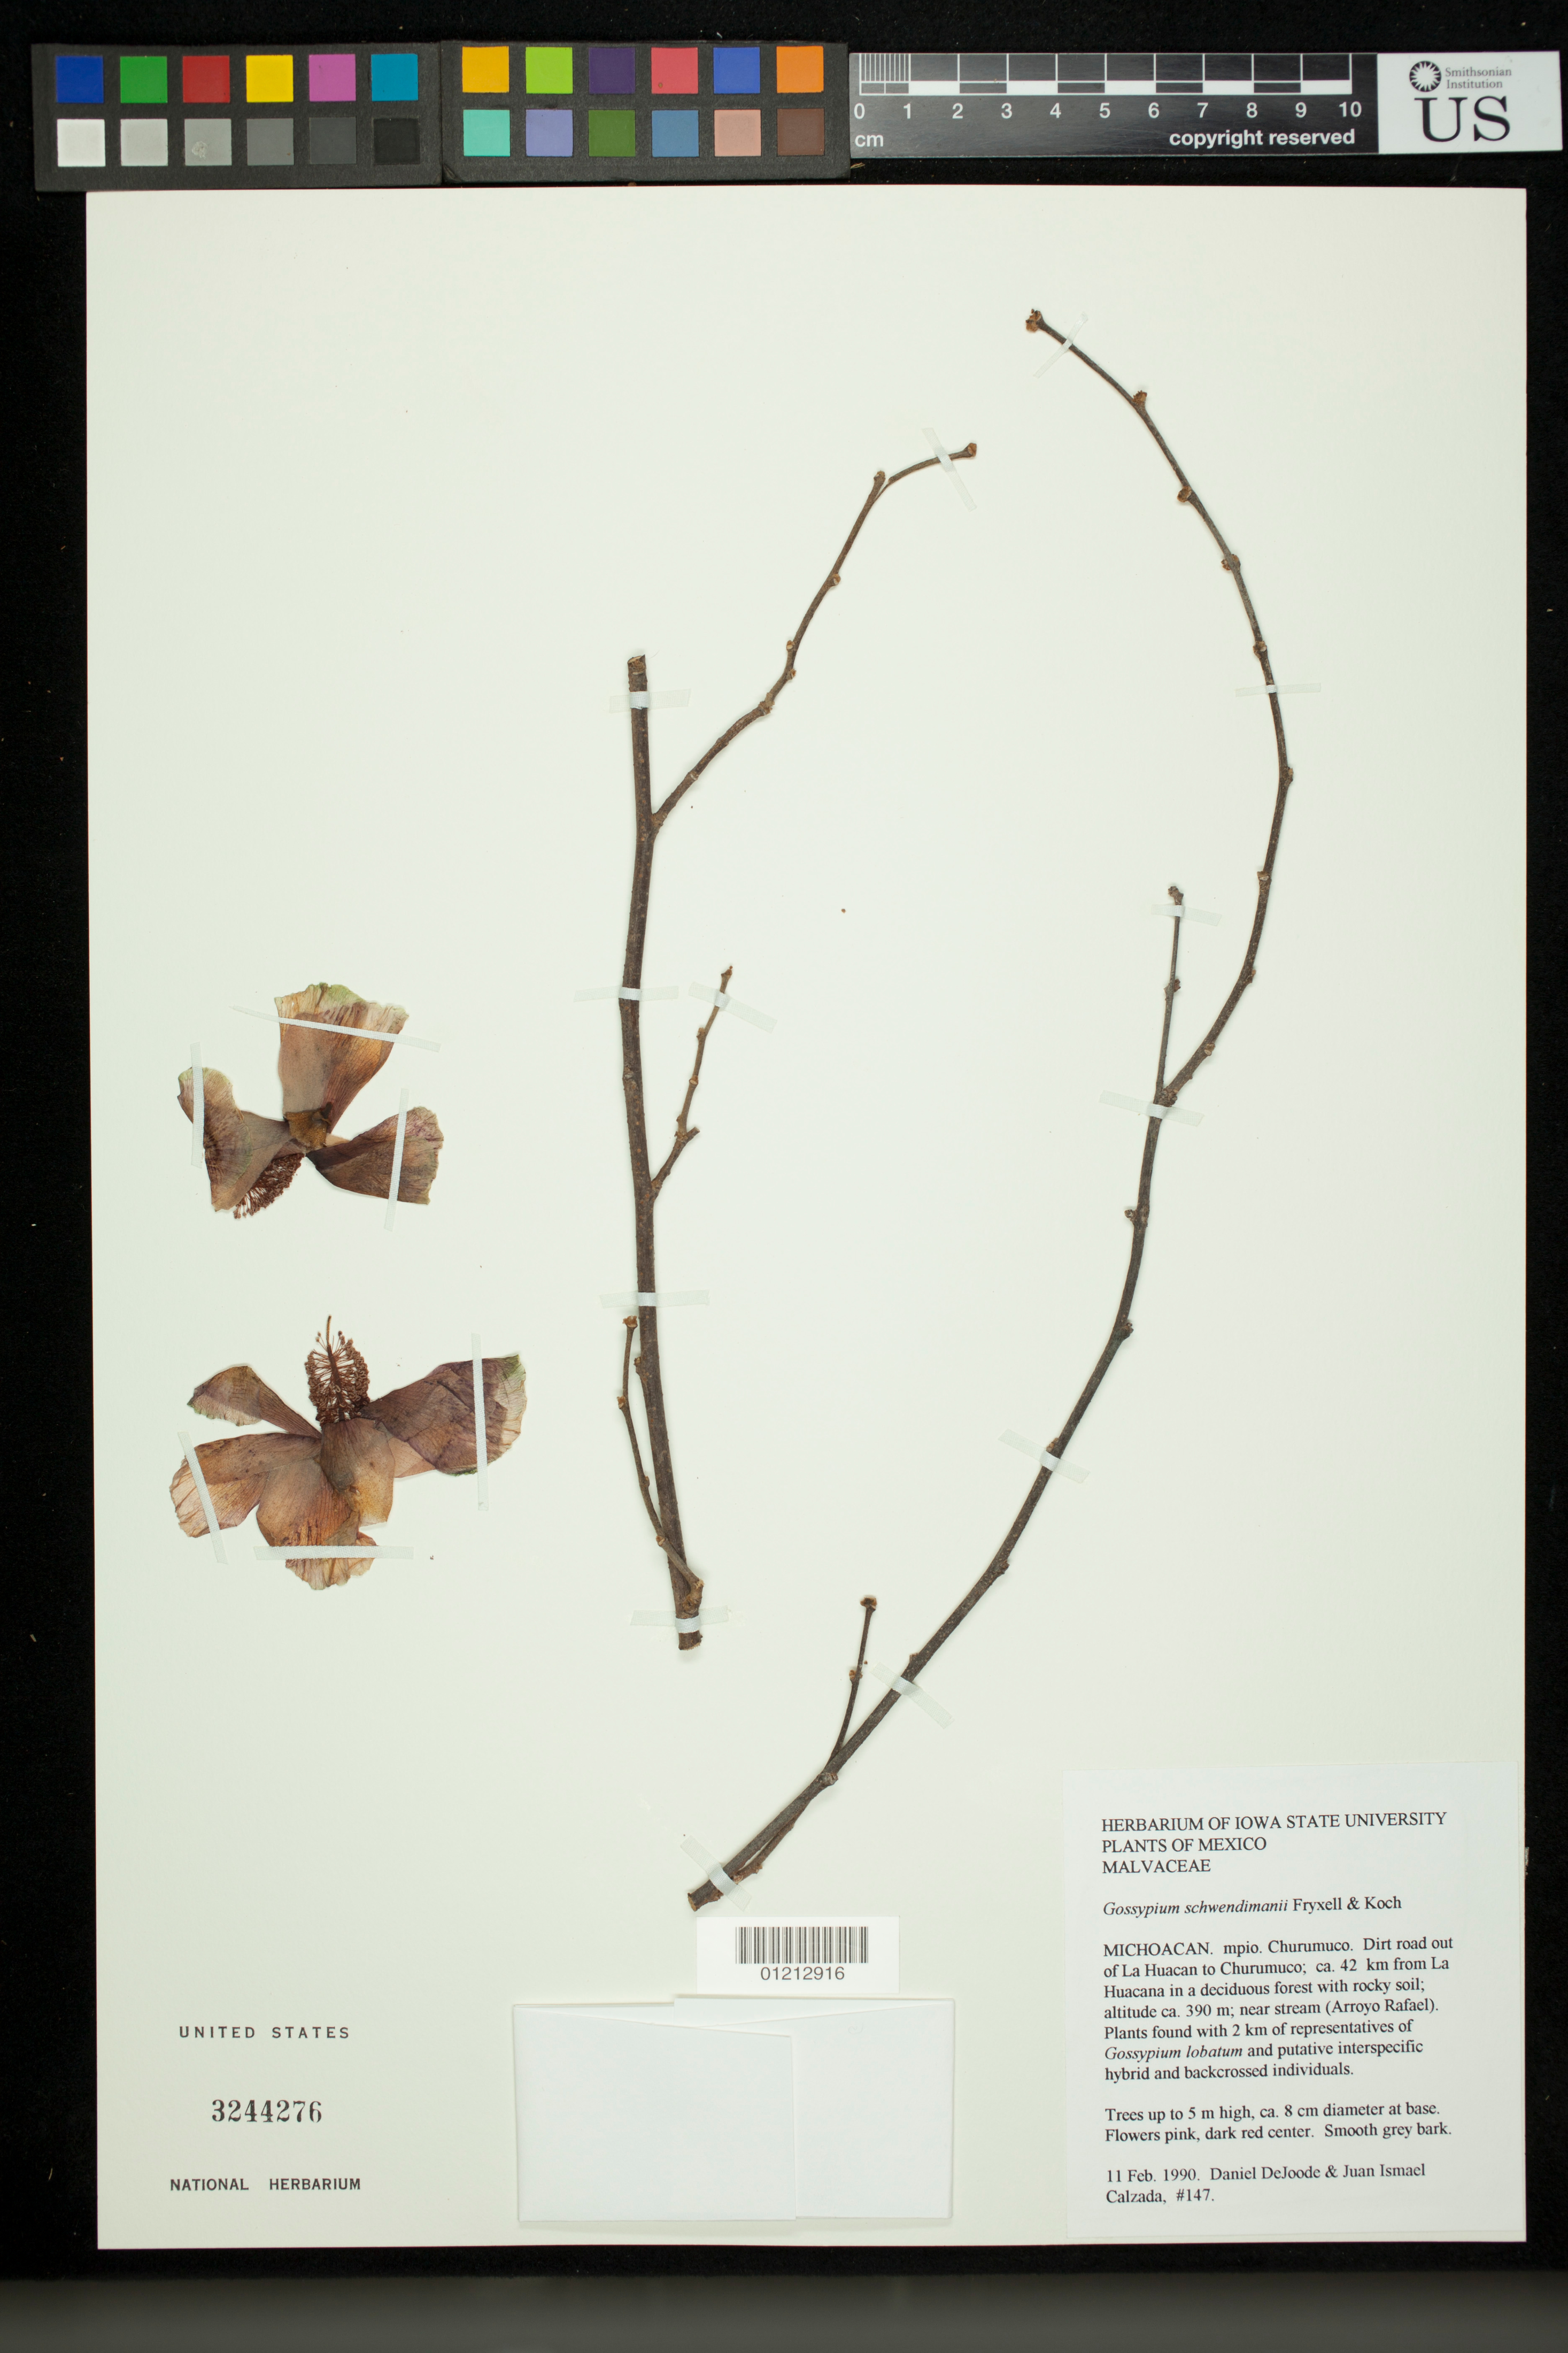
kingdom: Plantae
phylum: Tracheophyta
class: Magnoliopsida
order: Malvales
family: Malvaceae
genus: Gossypium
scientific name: Gossypium schwendimanii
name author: Fryxell & S.D. Koch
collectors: D. DeJoode & J. I. Calzada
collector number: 147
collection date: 1990-02-11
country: Mexico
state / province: Michoacán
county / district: Churumuco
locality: Dirt road out of La Huacan to Churumuco; ca. 42 km from La Huacana in a deciduous forest with rocky soil; near stream (Arroyo Rafael). Plants found with 2 km of representatives of Gossypium lobatum and putative interspecific hybrid and backcrossed individuals.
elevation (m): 390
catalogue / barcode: US 3244276